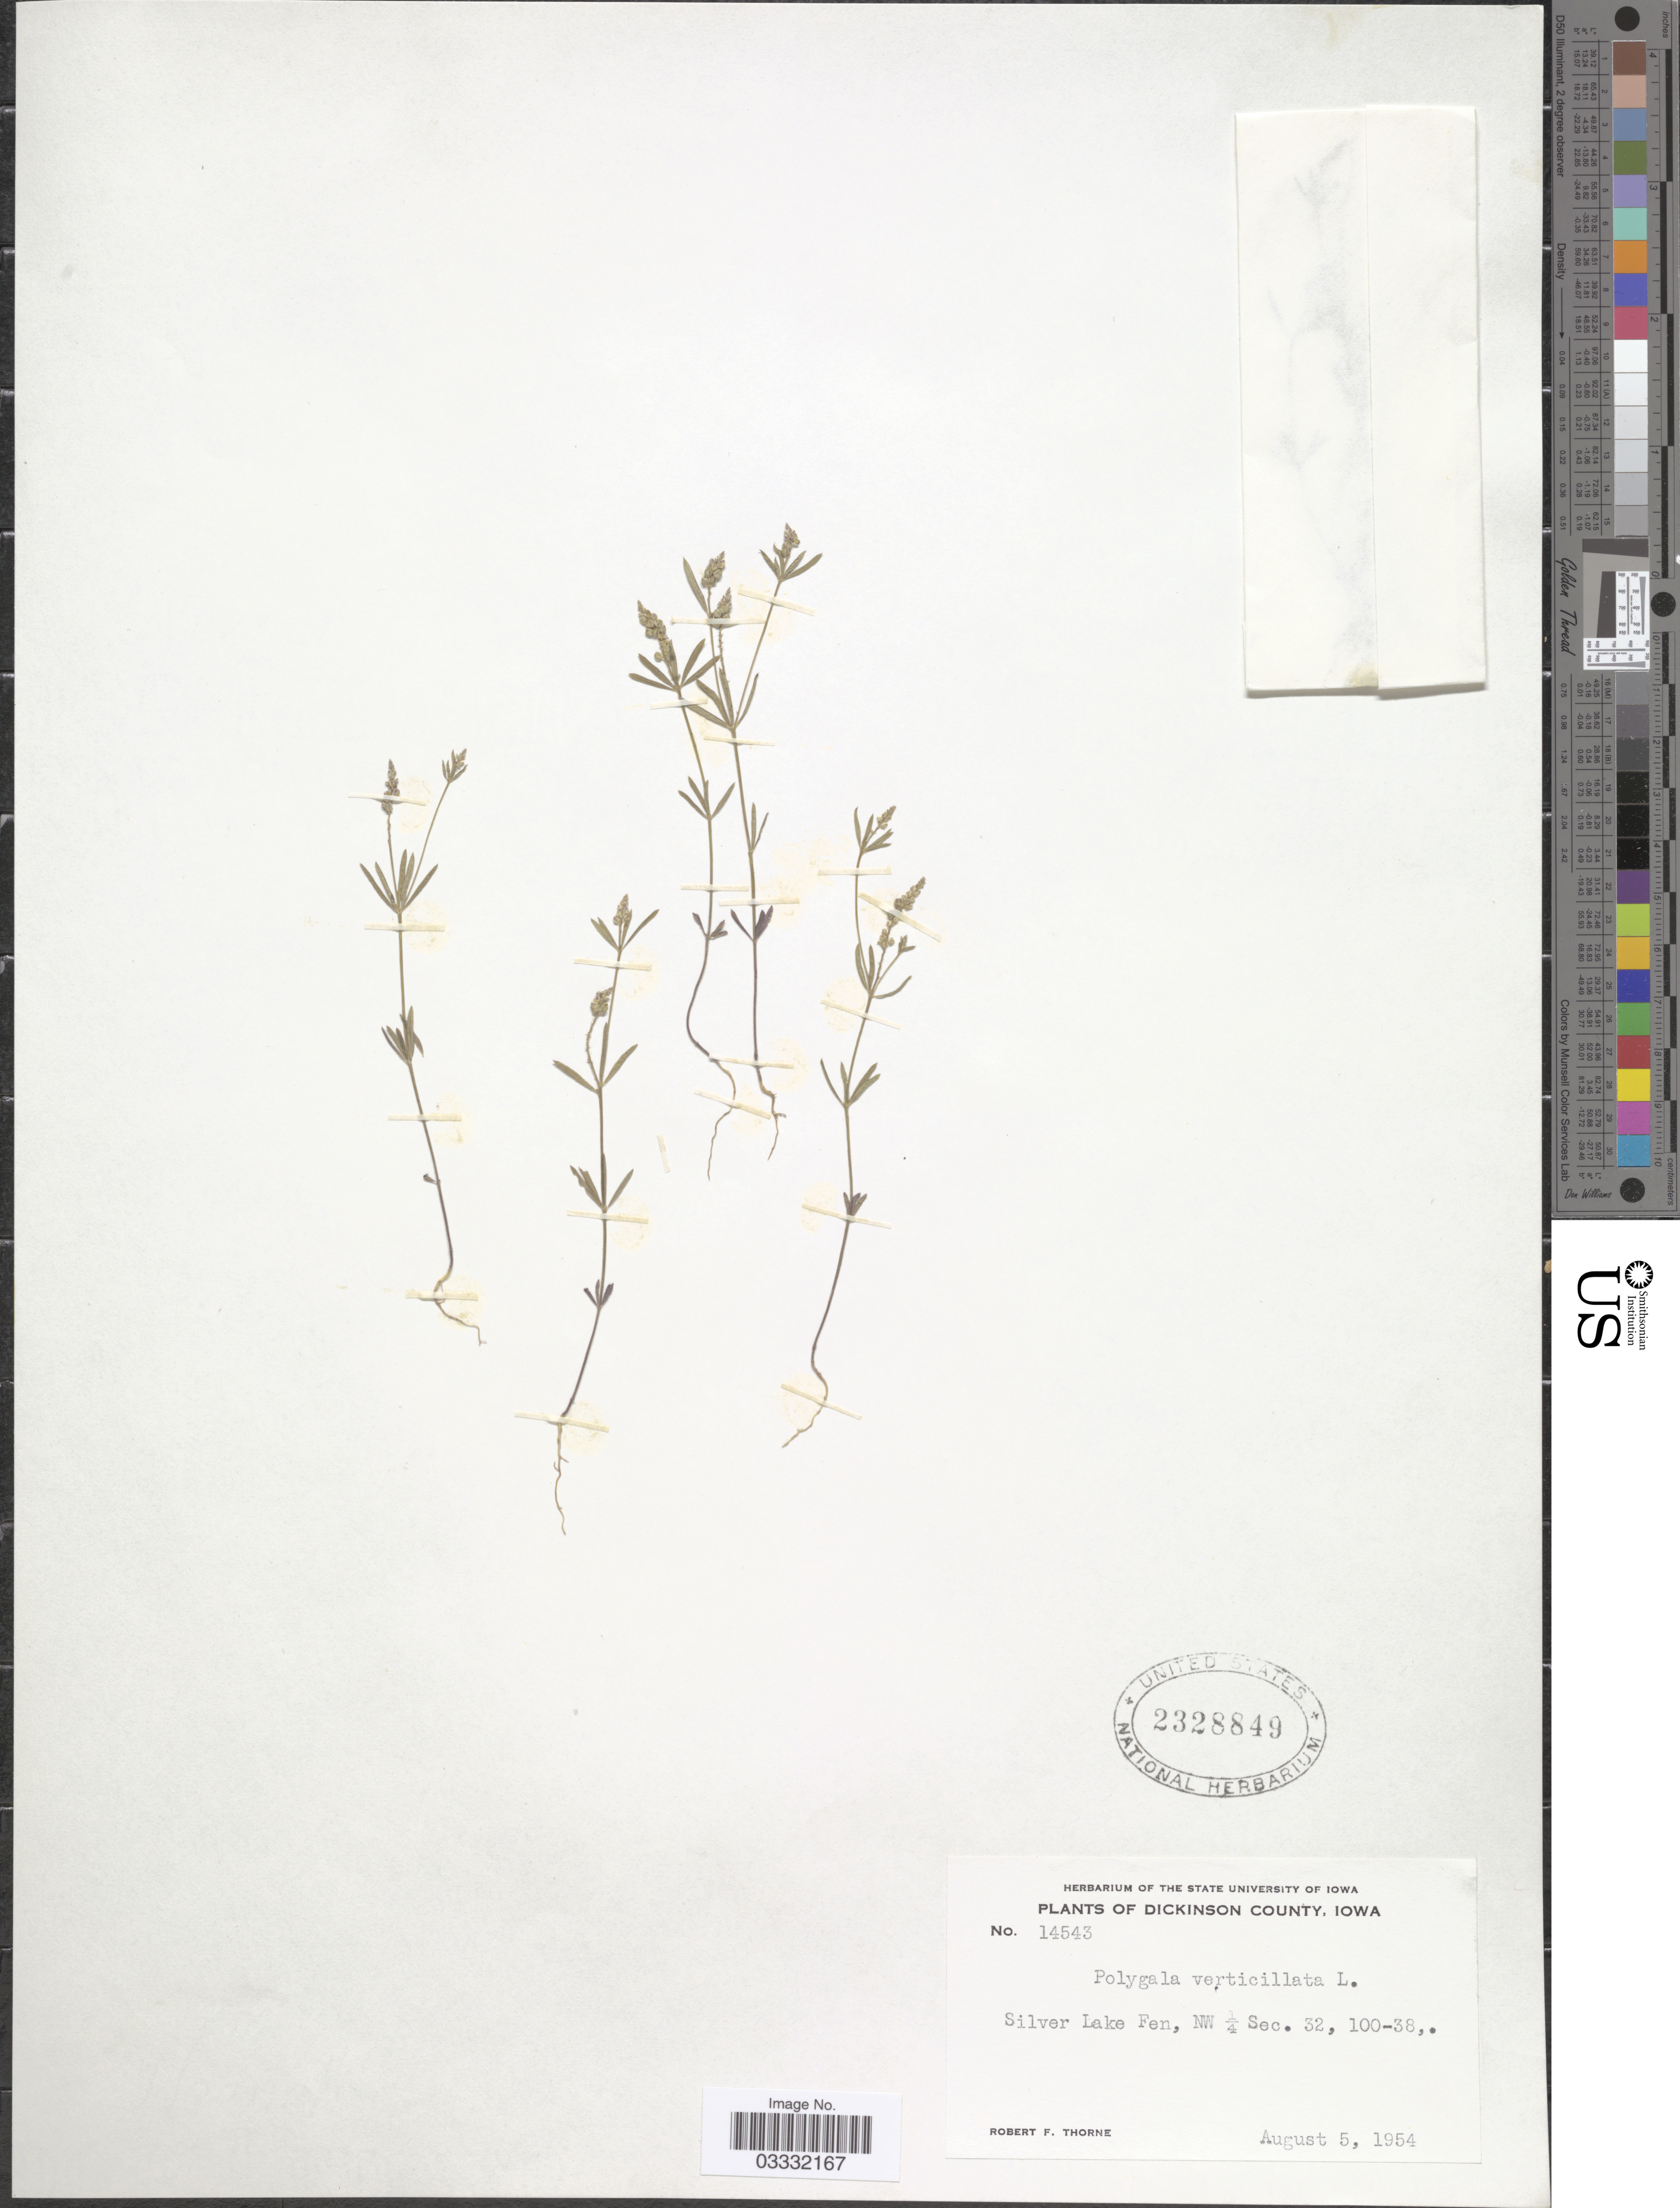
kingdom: Plantae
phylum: Tracheophyta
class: Magnoliopsida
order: Fabales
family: Polygalaceae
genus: Polygala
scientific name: Polygala verticillata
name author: L.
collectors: R. F. Thorne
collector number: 14543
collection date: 1954-08-05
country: United States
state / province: Iowa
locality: Dickinson County. Silver lake Fen, NW ¼ Sec. 32, 100-38,.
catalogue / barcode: US 2328849